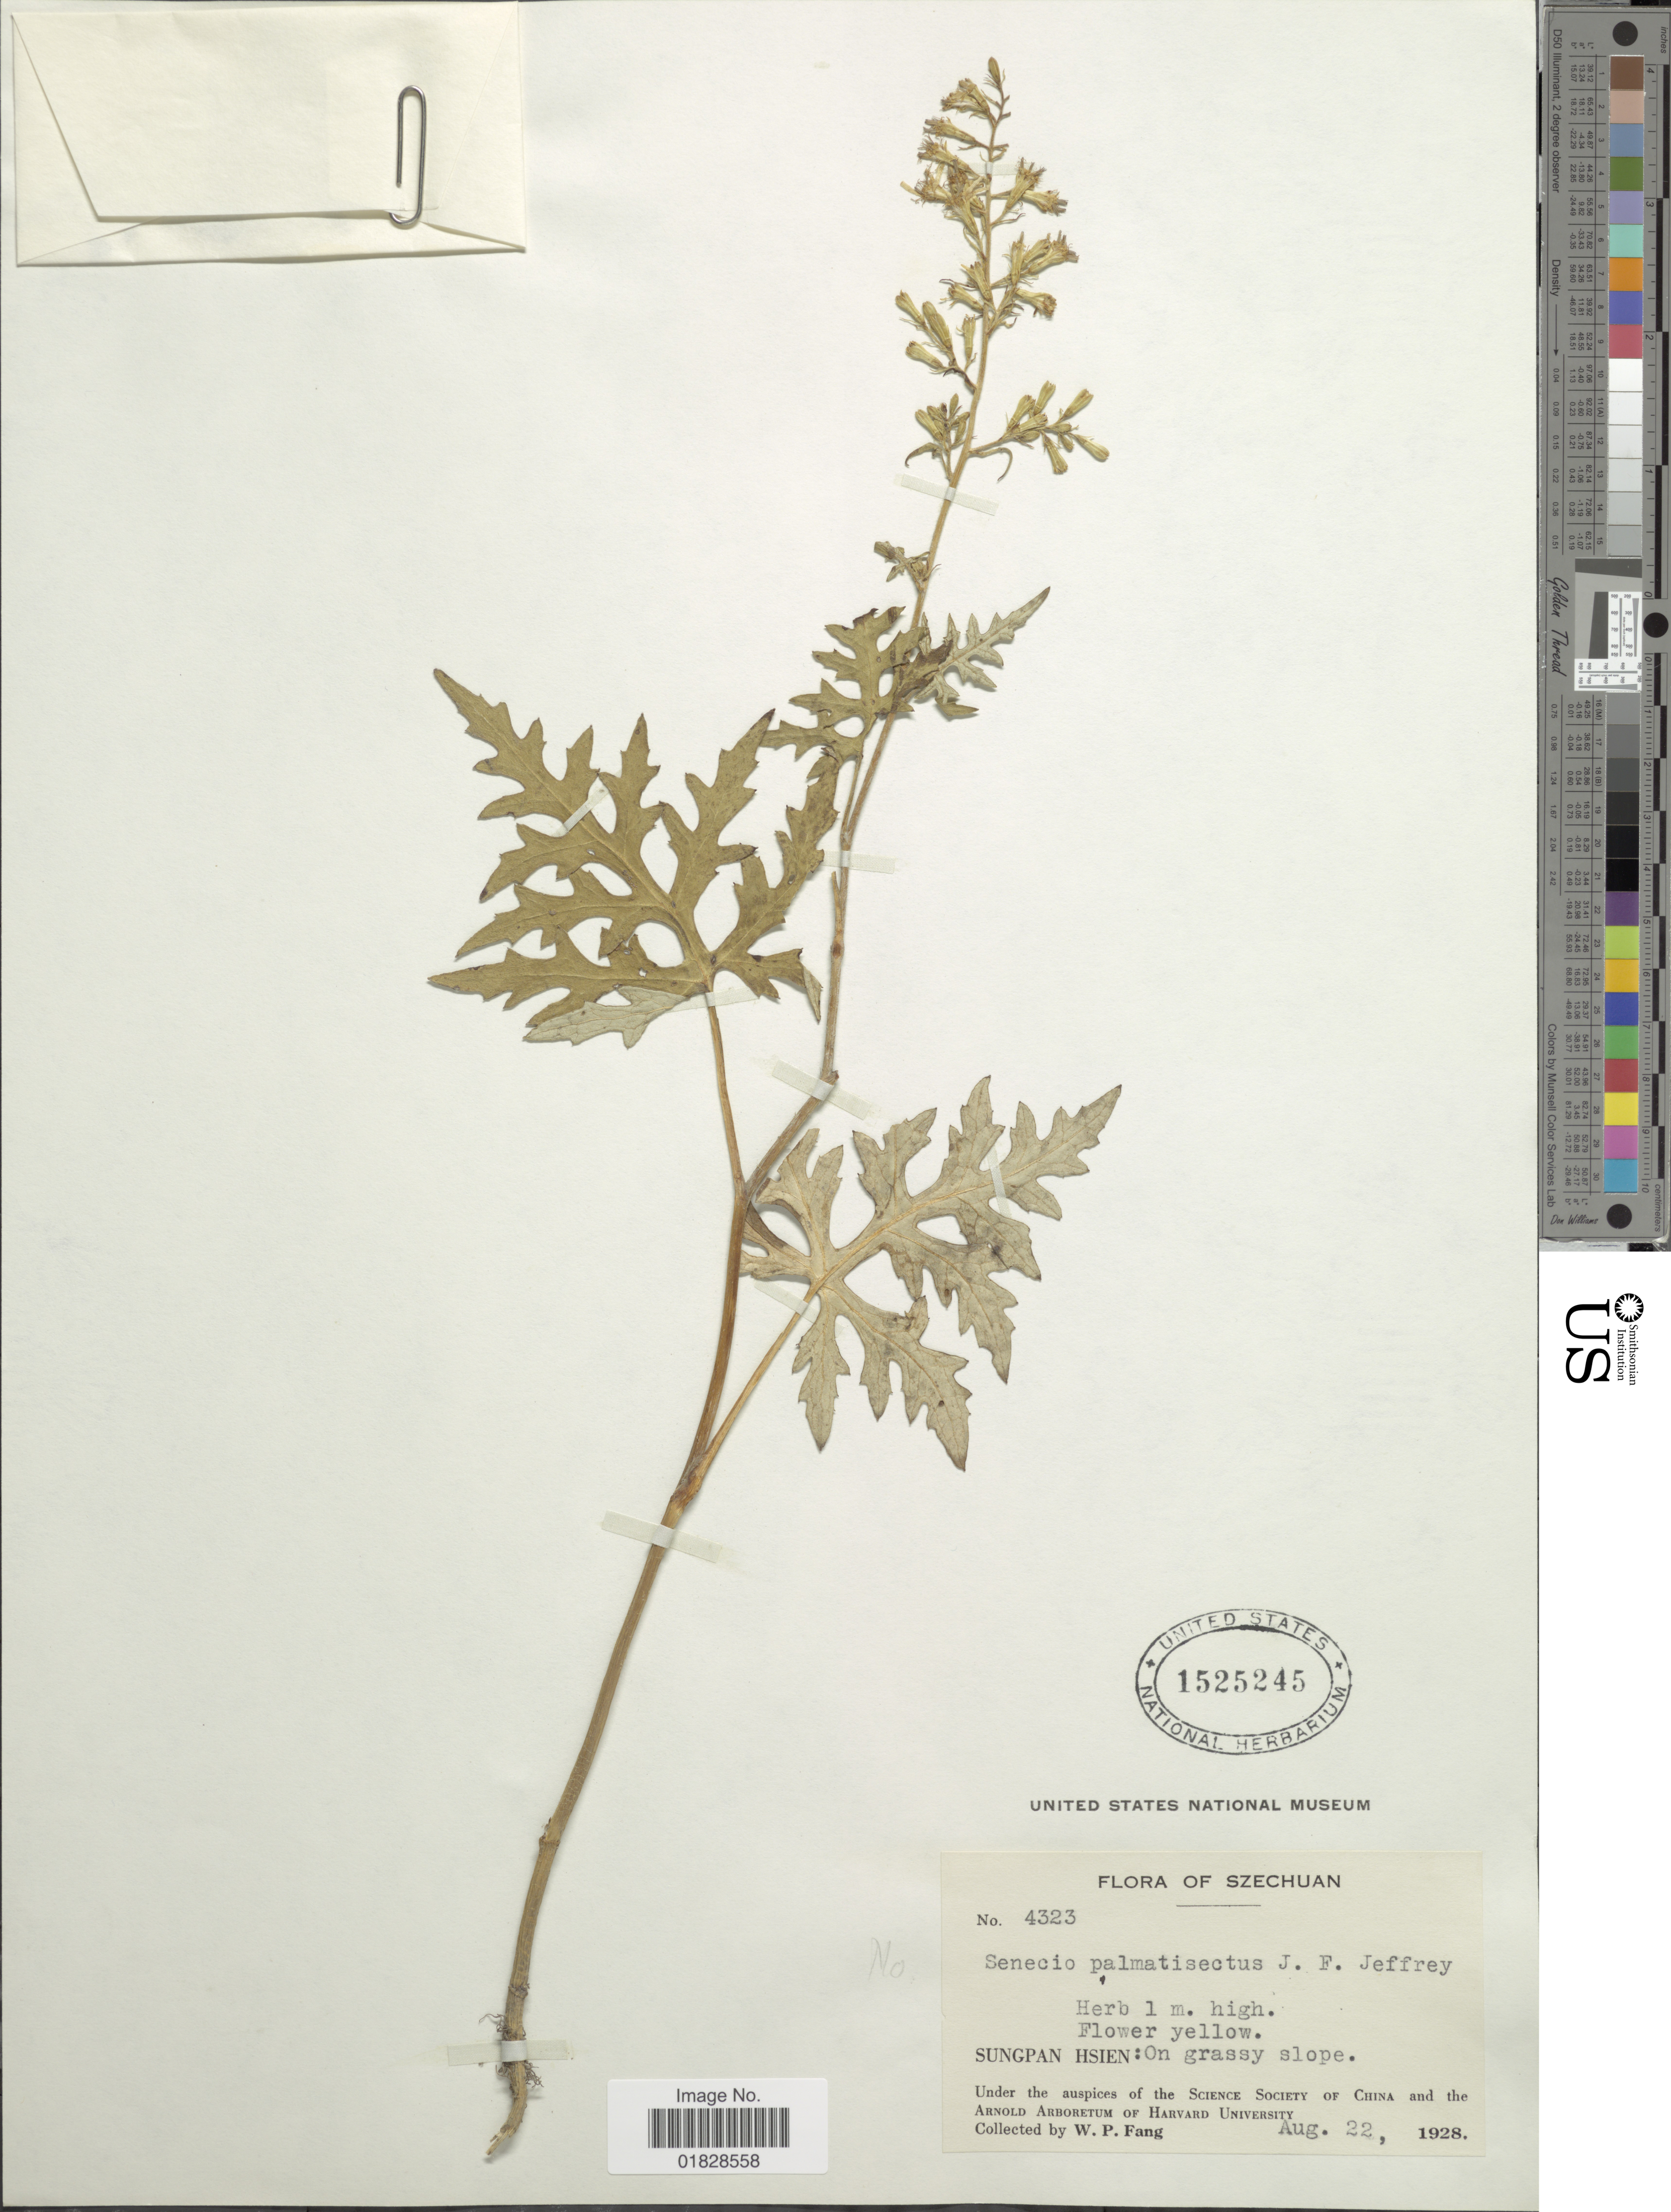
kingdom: Plantae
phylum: Tracheophyta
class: Magnoliopsida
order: Asterales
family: Asteraceae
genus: Sinacalia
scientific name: Sinacalia sp.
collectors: W. P. Fang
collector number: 4323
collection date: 1928-08-22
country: China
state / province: Sichuan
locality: Szechuan. Sungpan Hsien: On grassy slope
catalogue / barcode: US 1525245